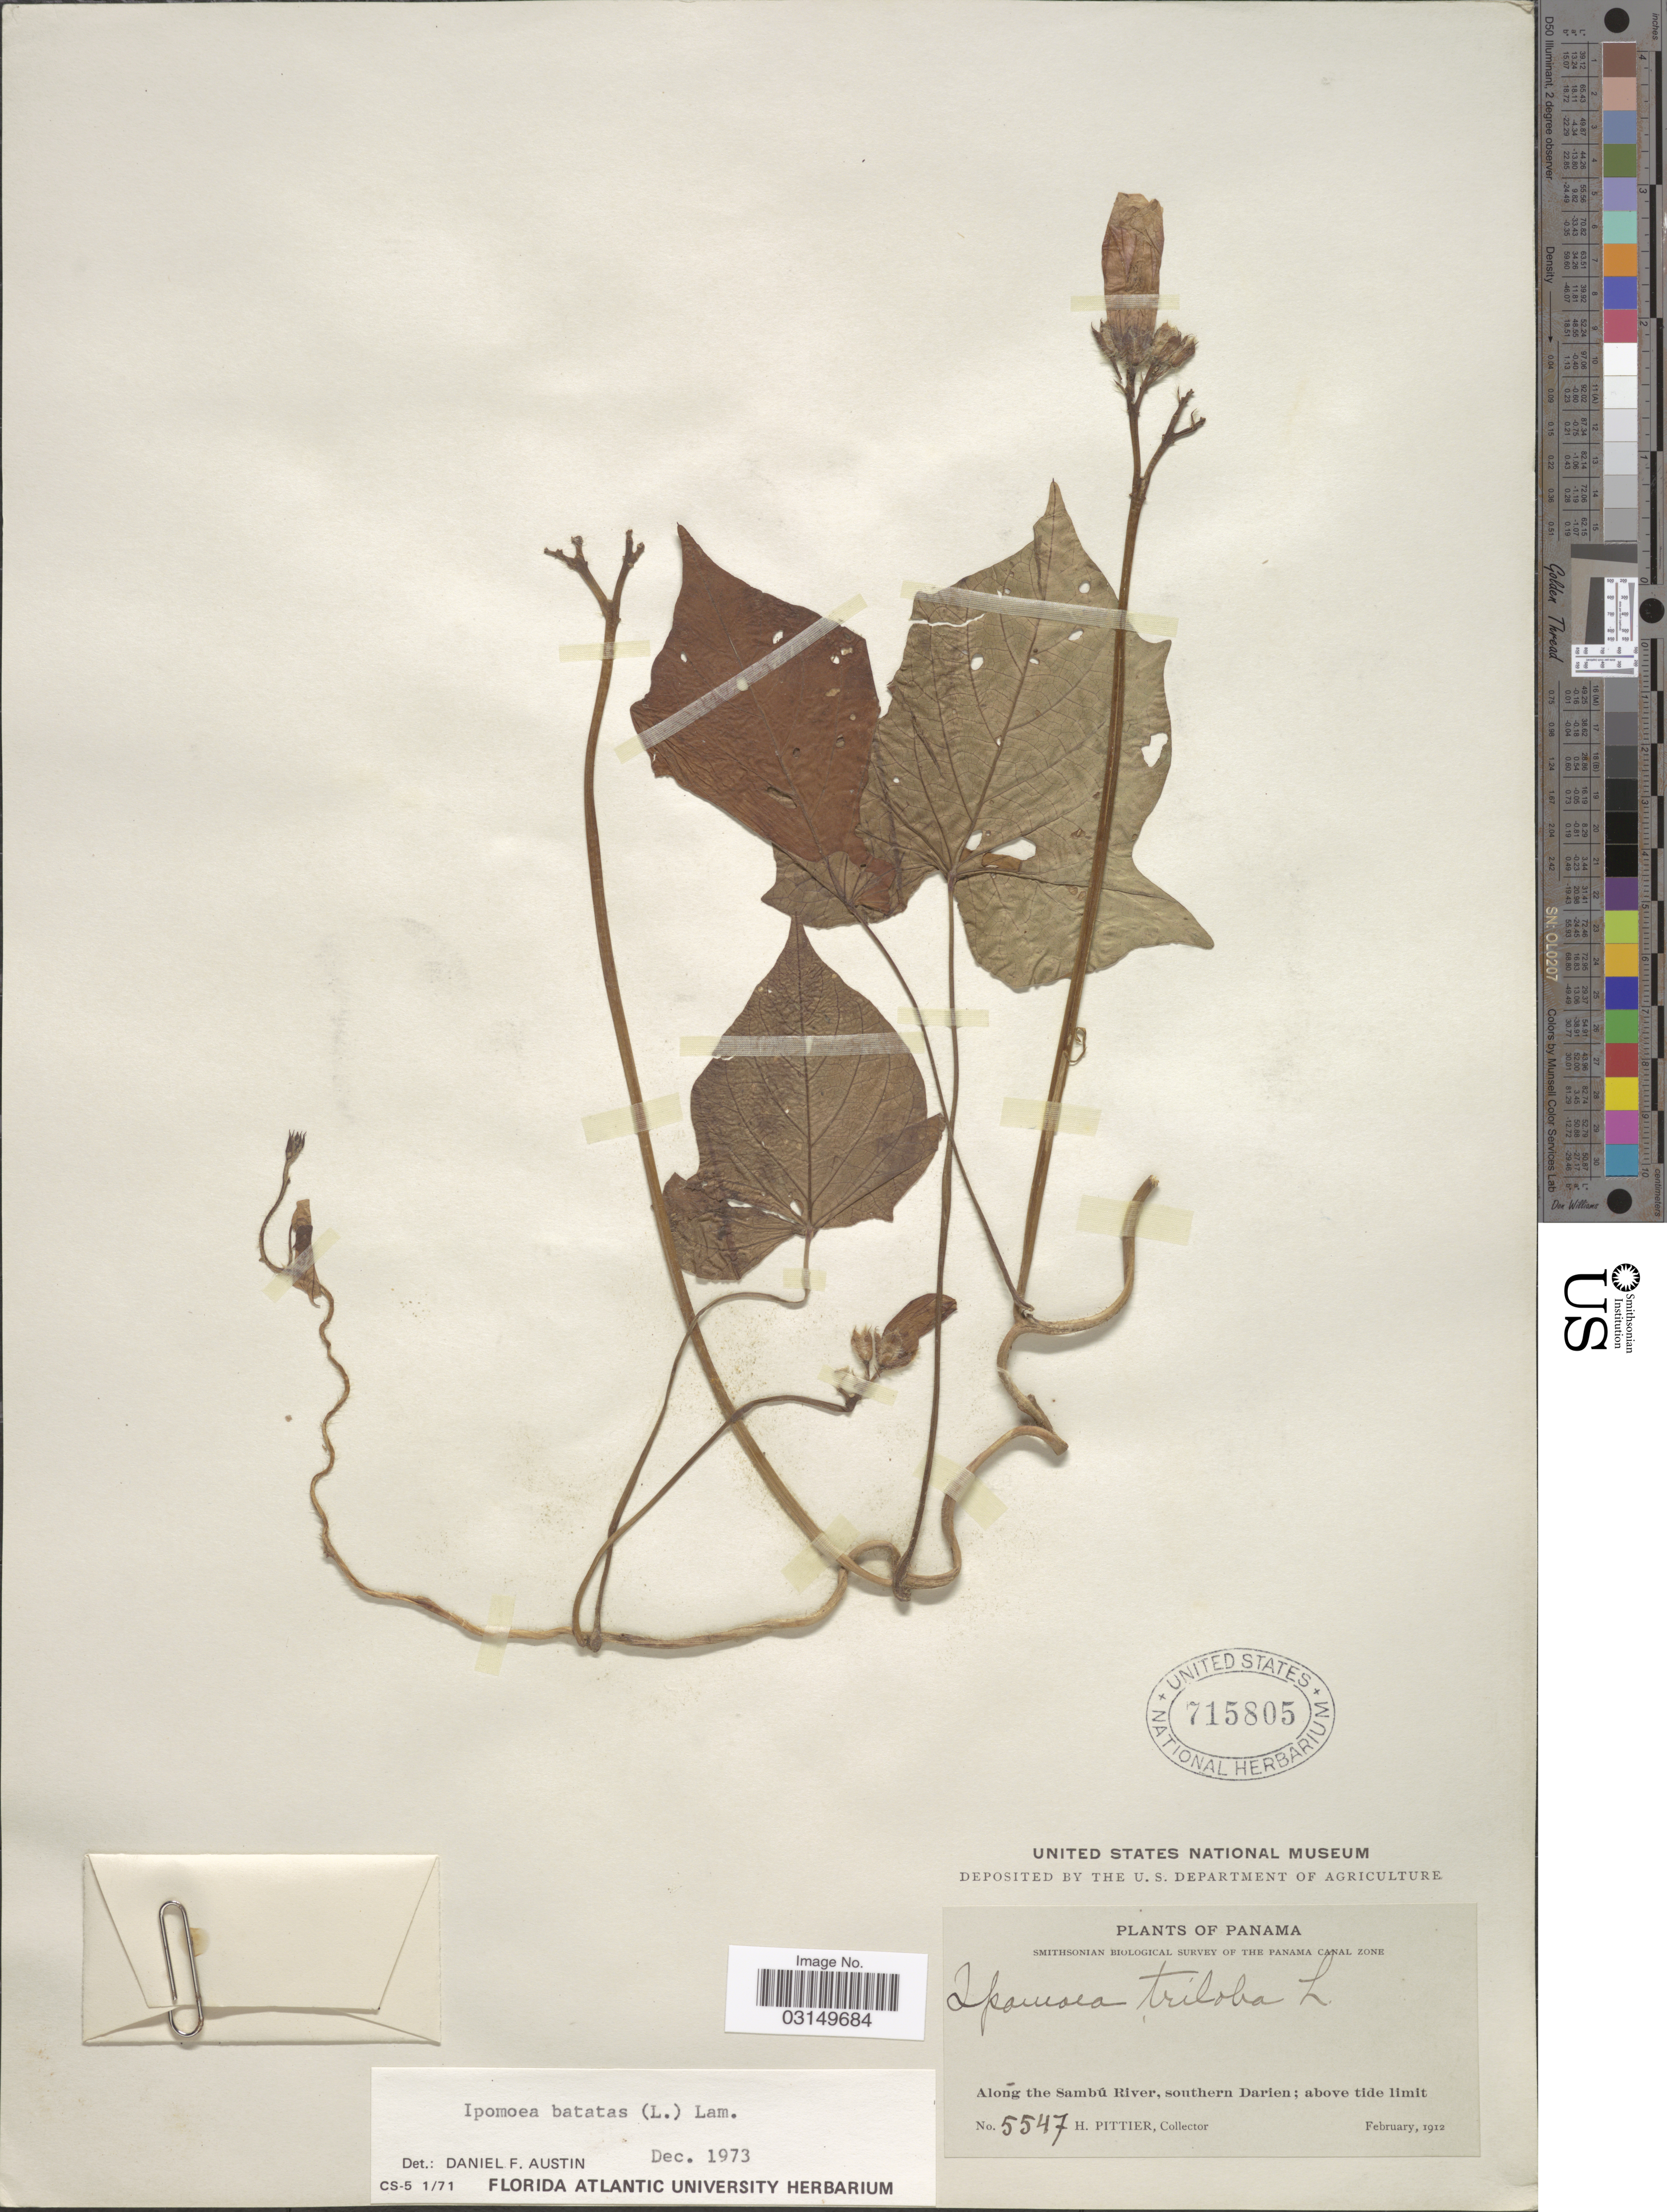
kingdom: Plantae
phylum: Tracheophyta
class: Magnoliopsida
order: Solanales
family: Convolvulaceae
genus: Ipomoea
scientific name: Ipomoea batatas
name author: (L.) Lam.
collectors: H. F. Pittier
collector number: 5547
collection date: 1912-02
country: Panama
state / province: Darién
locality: Along the Sambú River, southern Darien; above tide limit.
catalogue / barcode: US 715805